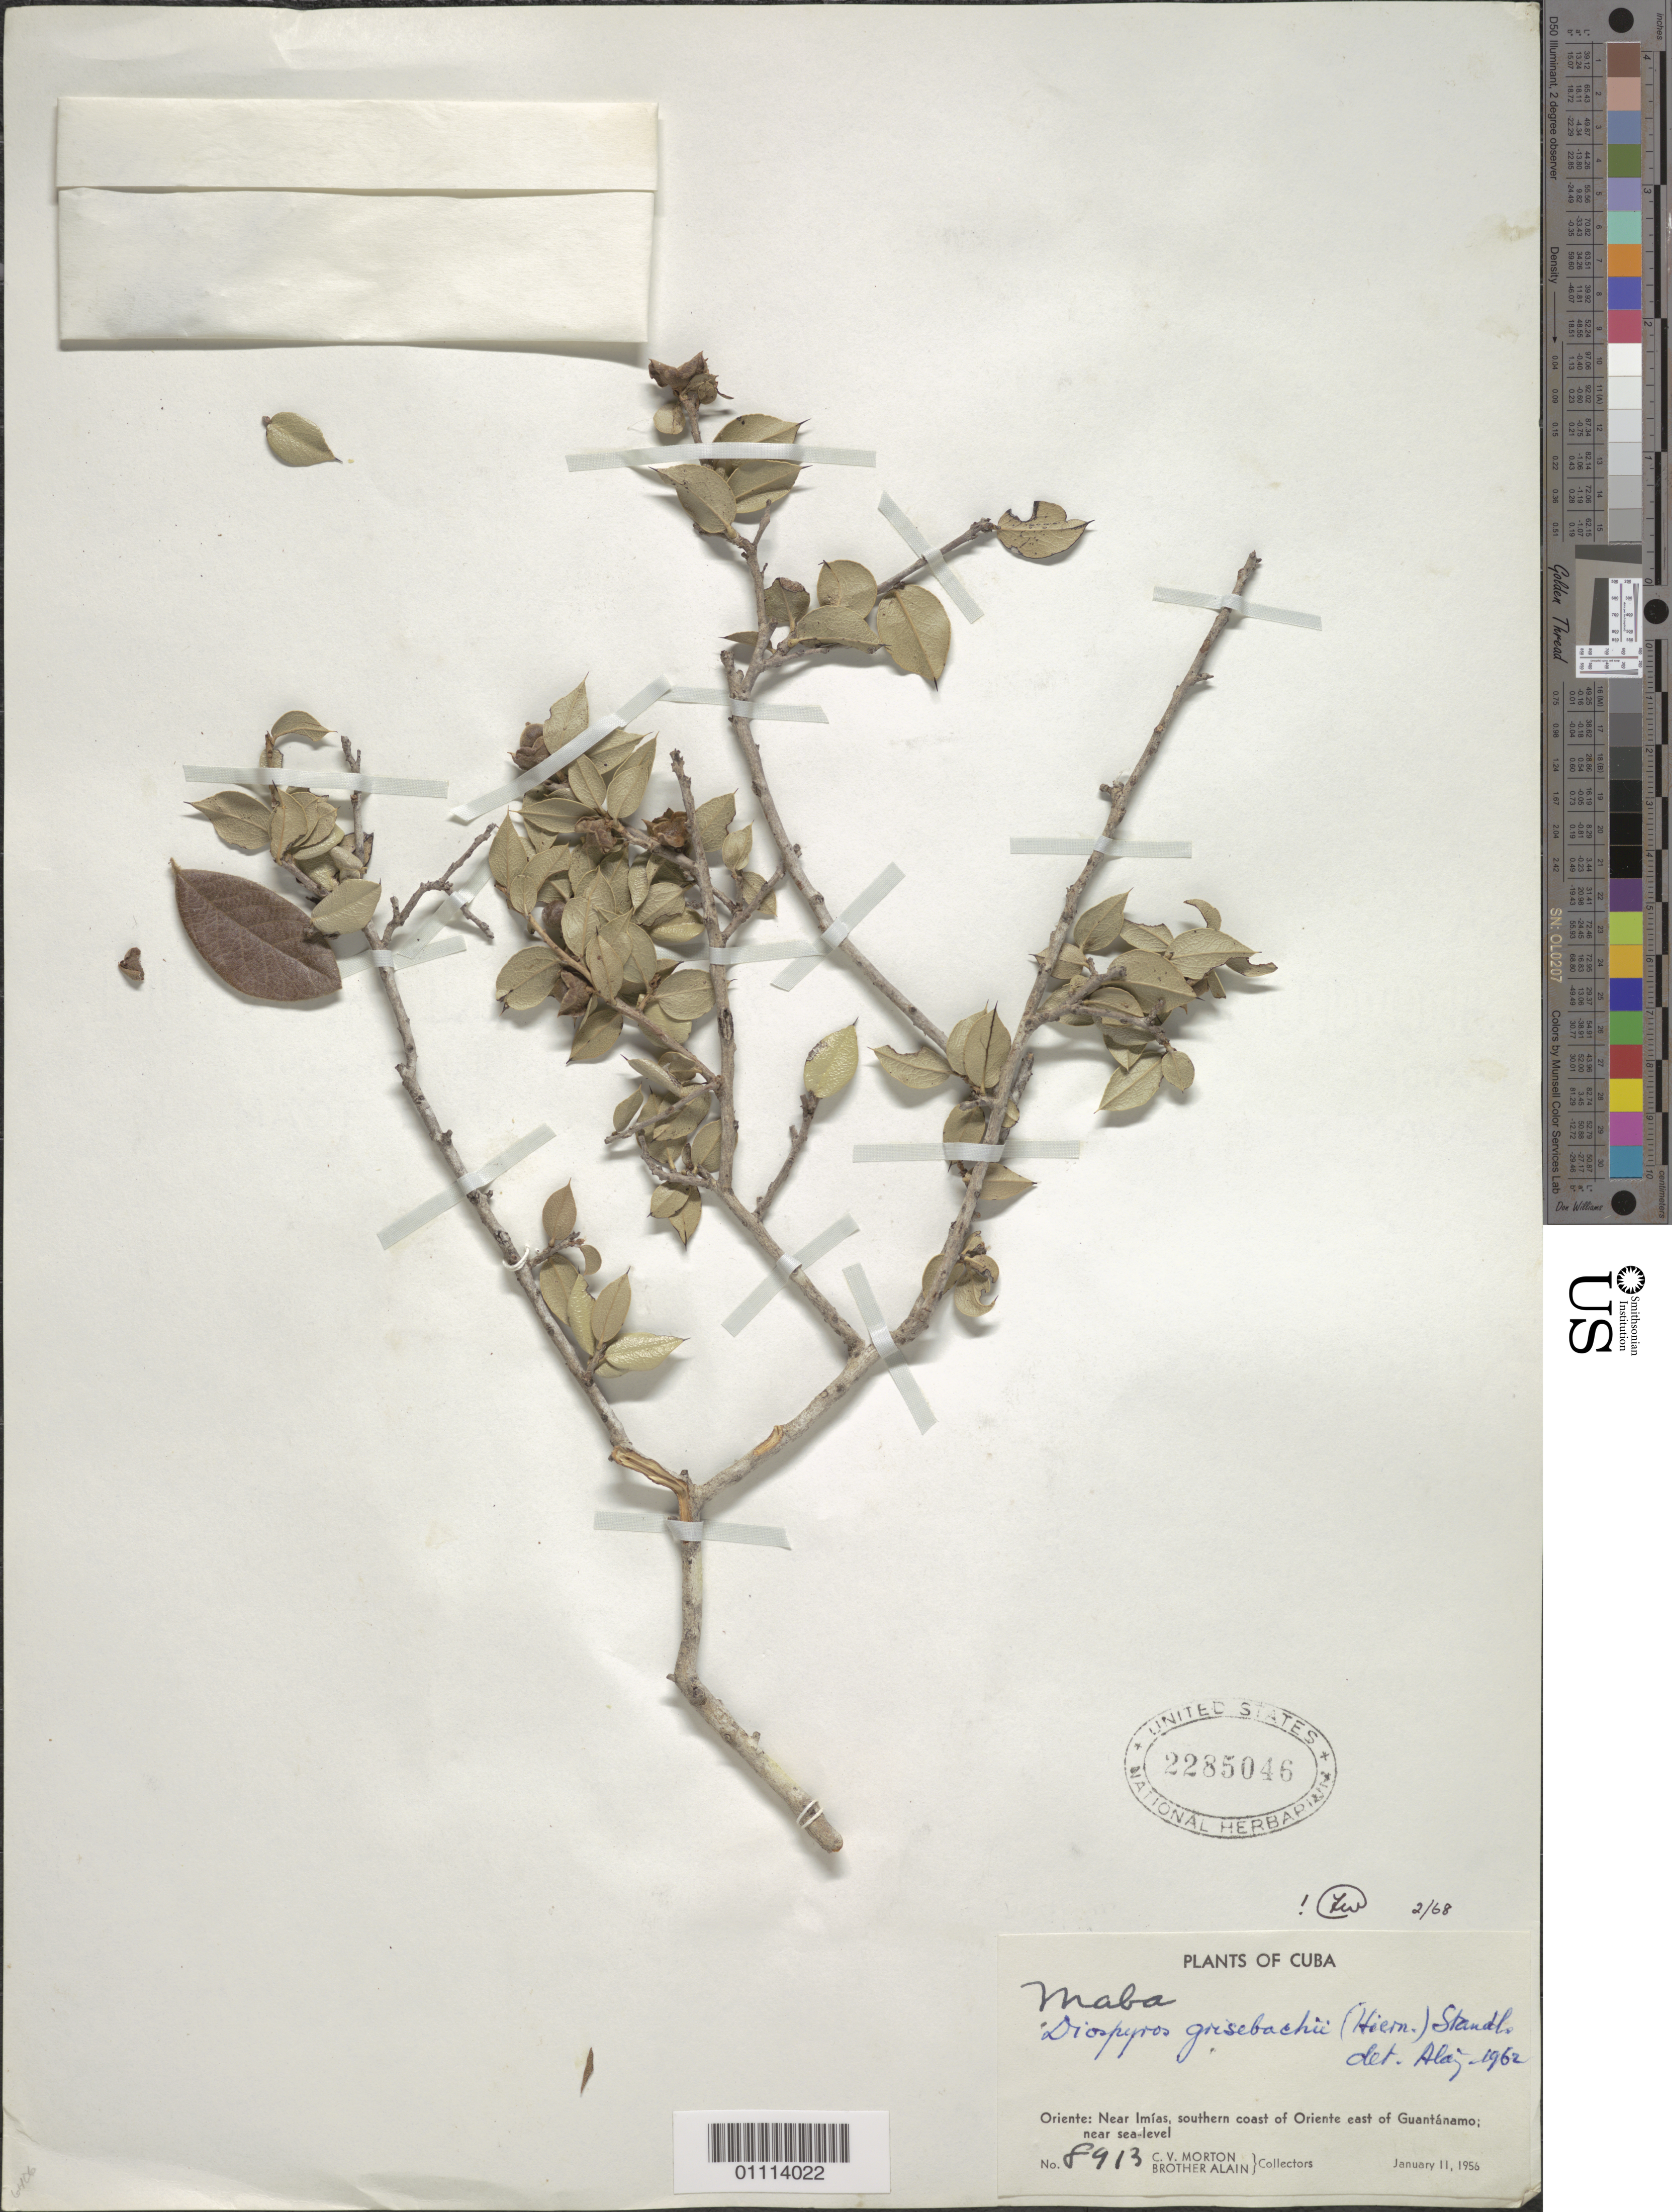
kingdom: Plantae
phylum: Tracheophyta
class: Magnoliopsida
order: Ericales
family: Ebenaceae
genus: Diospyros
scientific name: Diospyros grisebachii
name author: (Hiern) Standl.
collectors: C. V. Morton & A. H. Liogier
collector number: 8913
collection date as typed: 11 Jan 1956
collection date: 1956-01-11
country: Cuba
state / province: Guantanamo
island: Cuba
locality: Oriente: Near Imias, southern coast of Oriente E of Guantánamo: near sea-level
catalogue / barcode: US 2285046